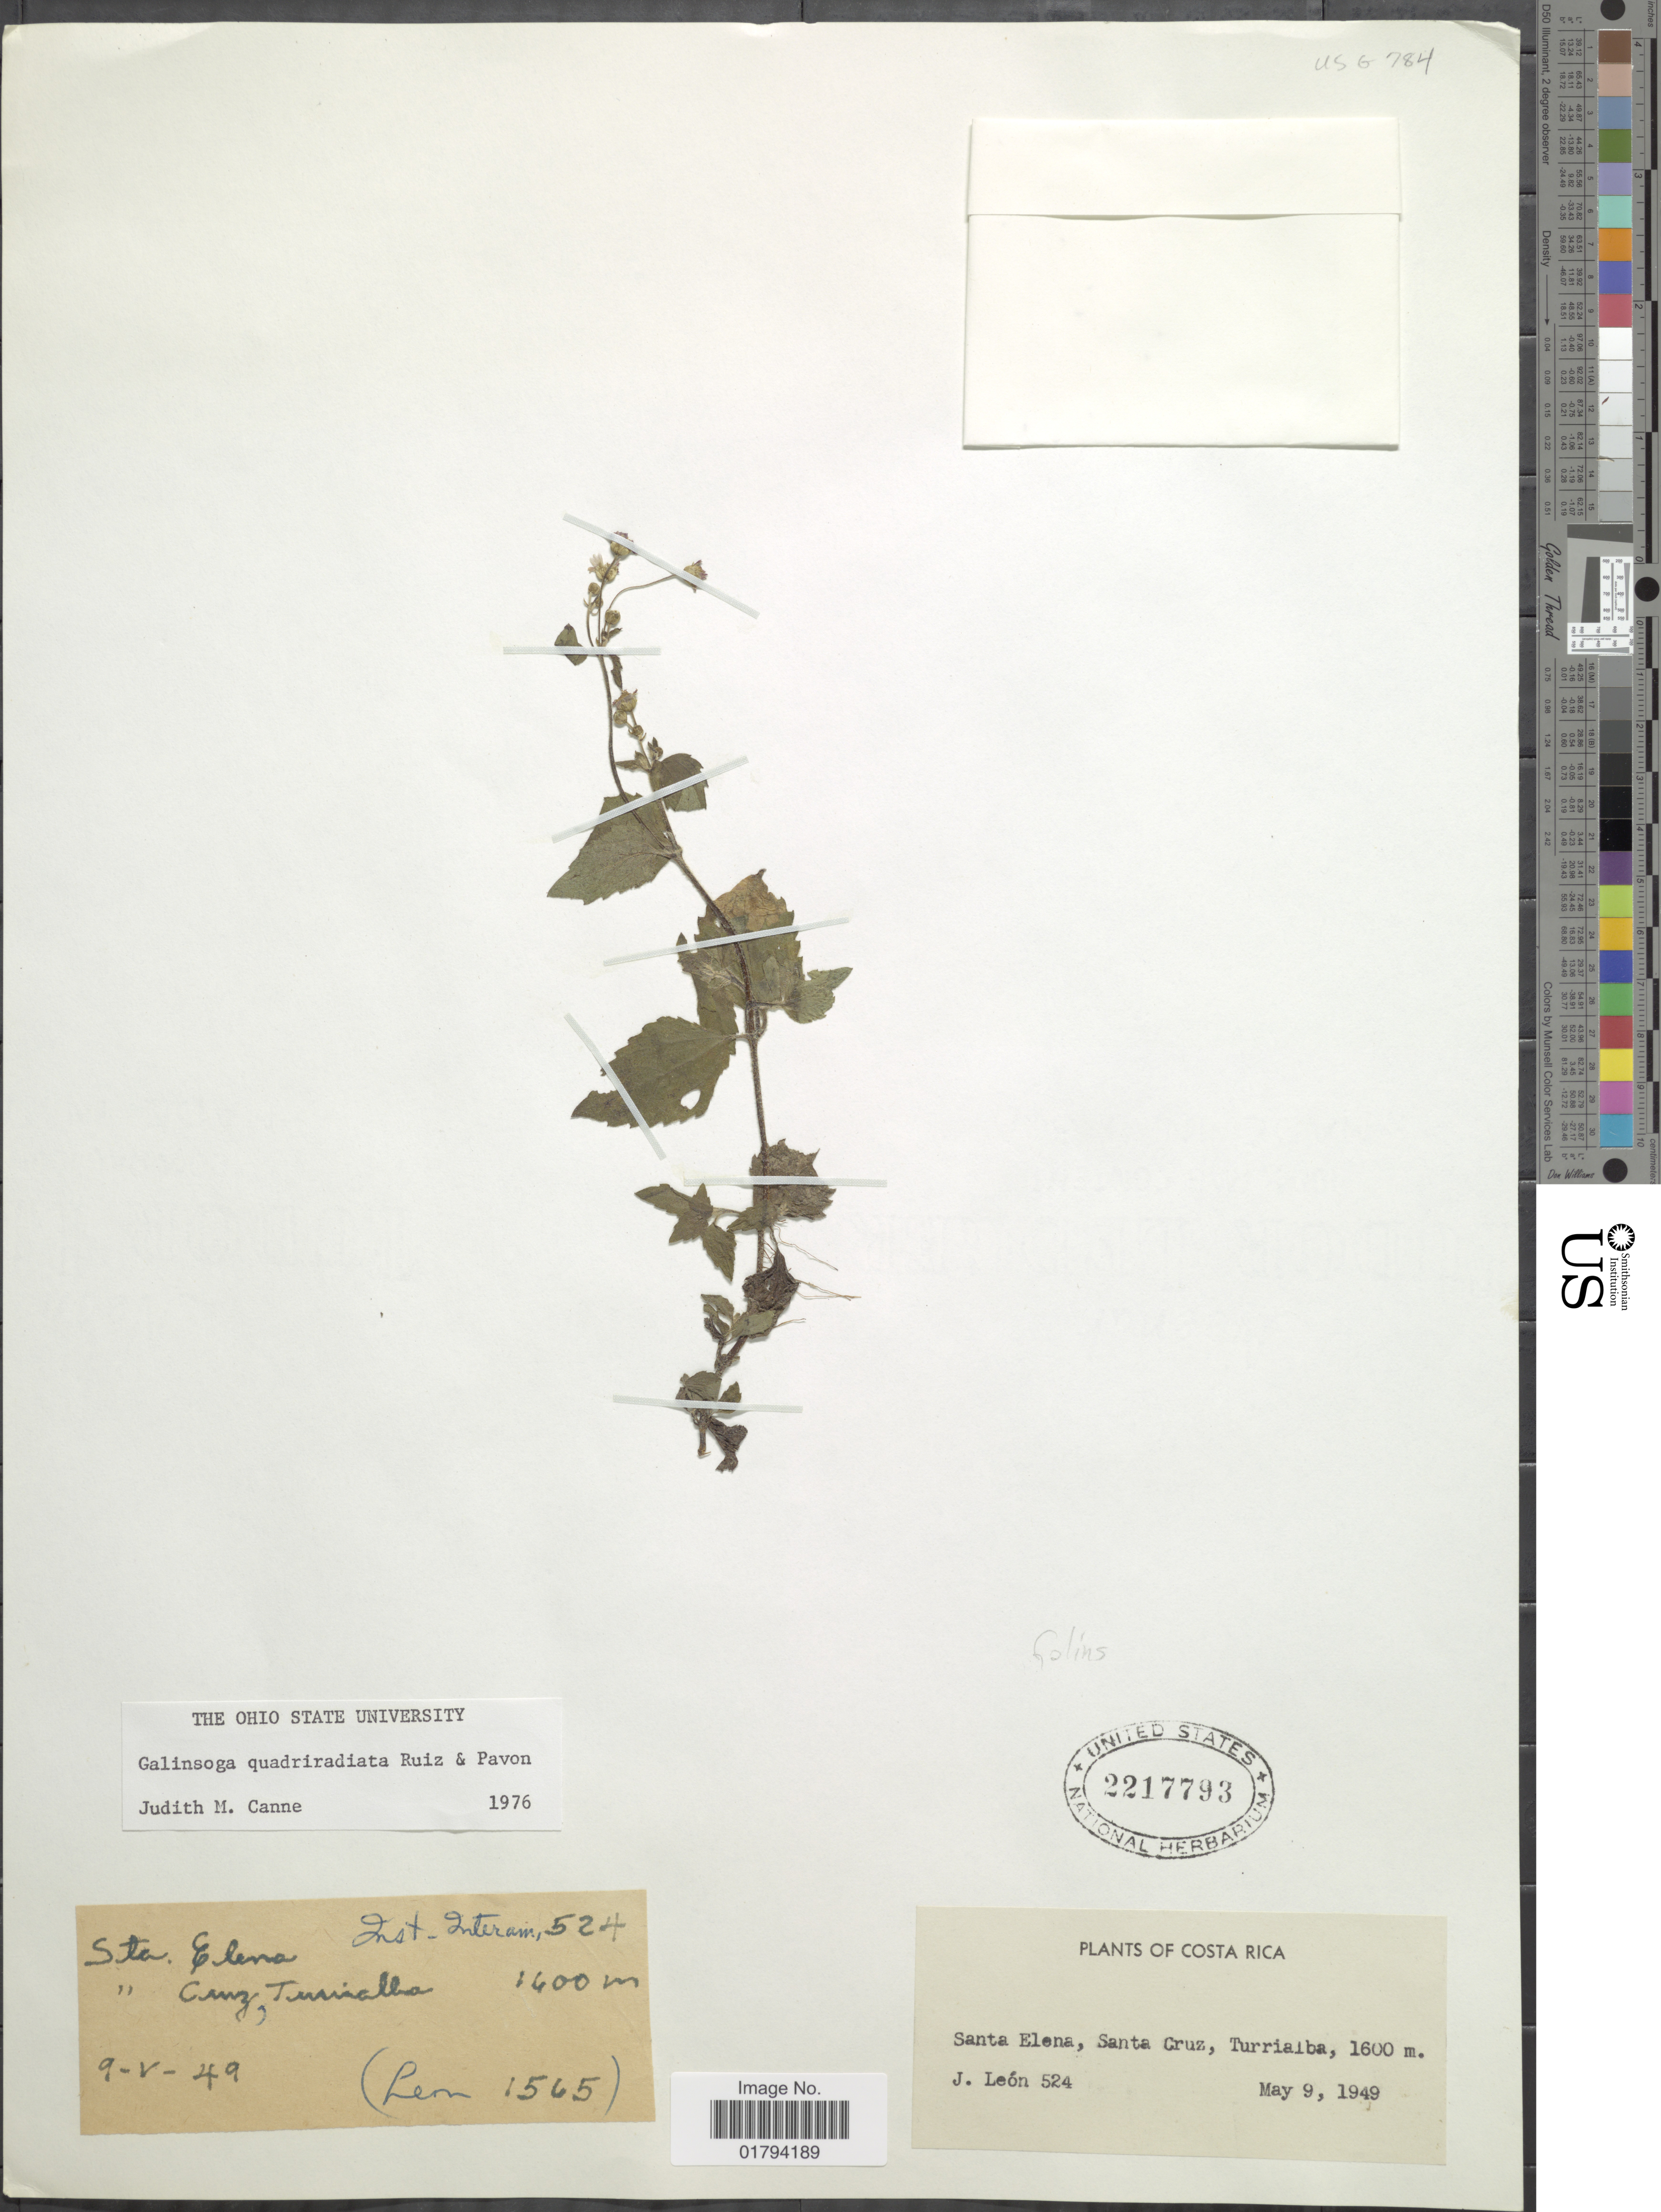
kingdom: Plantae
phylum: Tracheophyta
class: Magnoliopsida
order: Asterales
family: Asteraceae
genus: Galinsoga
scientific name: Galinsoga quadriradiata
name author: Ruiz & Pav.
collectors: J. León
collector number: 524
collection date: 1949-05-09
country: Ecuador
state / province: Santa Elena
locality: Santa Cruz, Turrialba.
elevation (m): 1600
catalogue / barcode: US 2217793